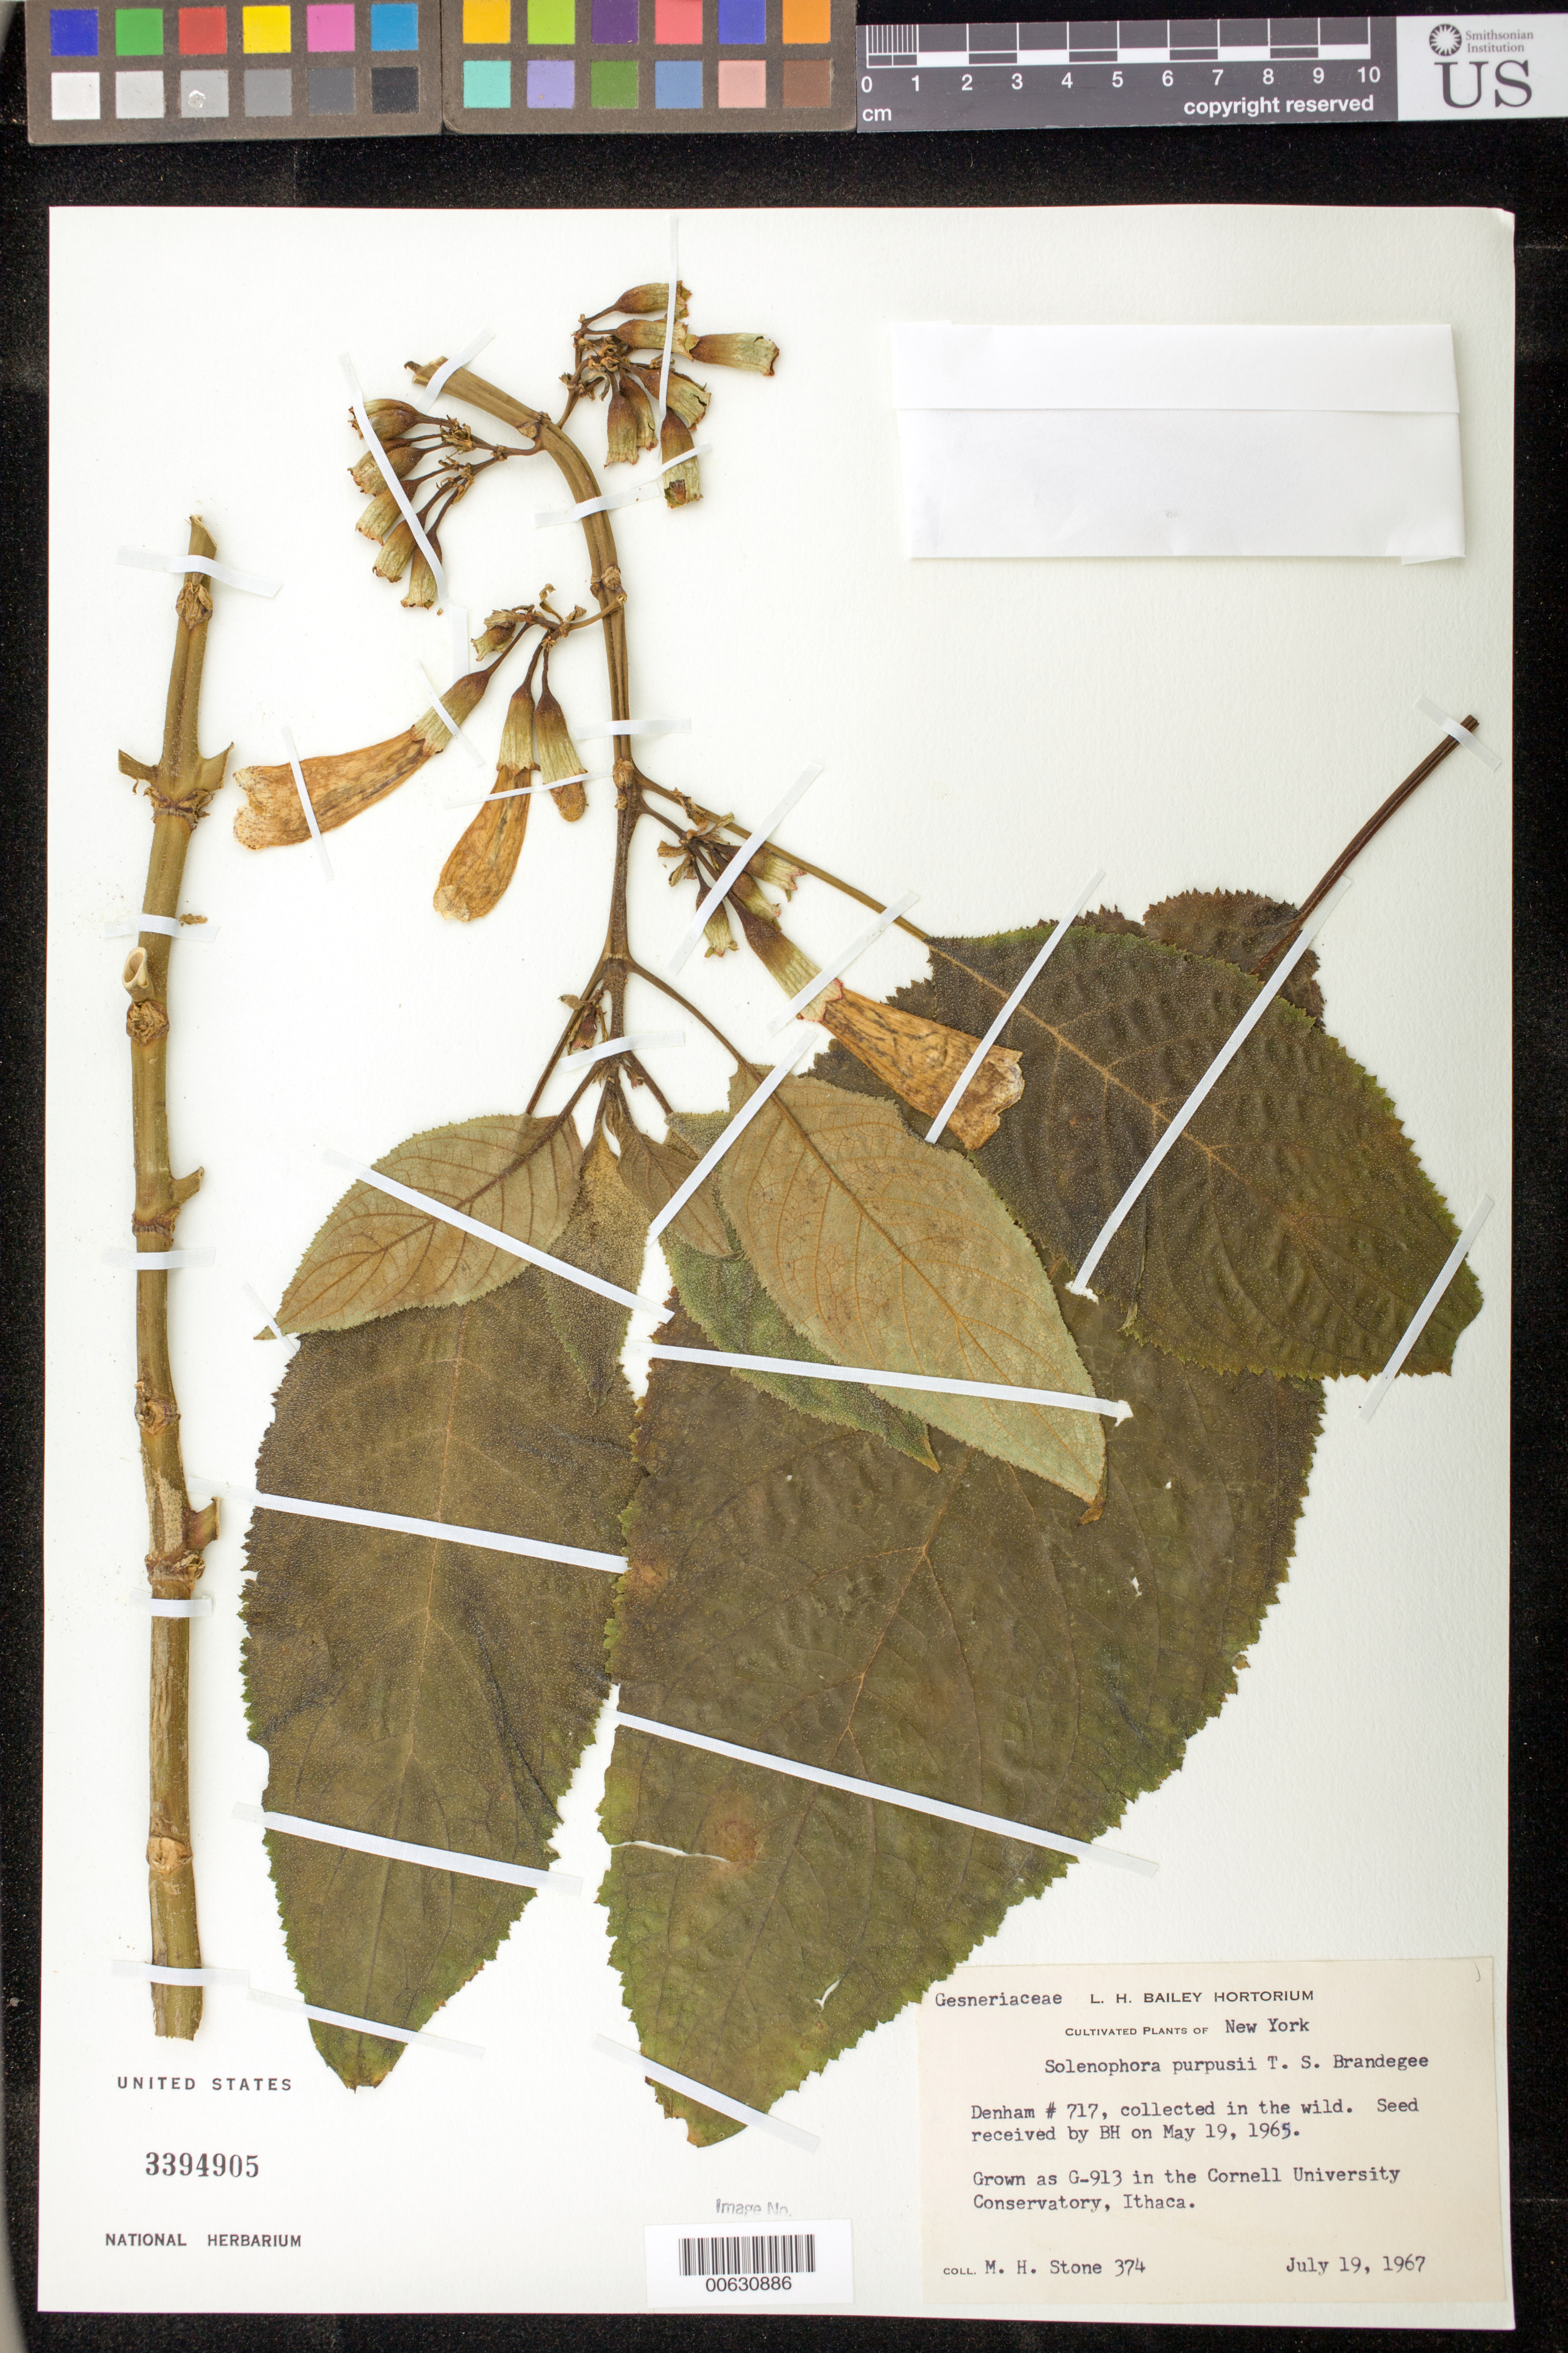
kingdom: Plantae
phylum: Tracheophyta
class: Magnoliopsida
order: Lamiales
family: Gesneriaceae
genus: Solenophora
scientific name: Solenophora sp.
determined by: Skog, Laurence E.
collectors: M. Stone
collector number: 374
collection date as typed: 19 Jul 1967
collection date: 1967-07-19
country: Mexico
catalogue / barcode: US 3394905